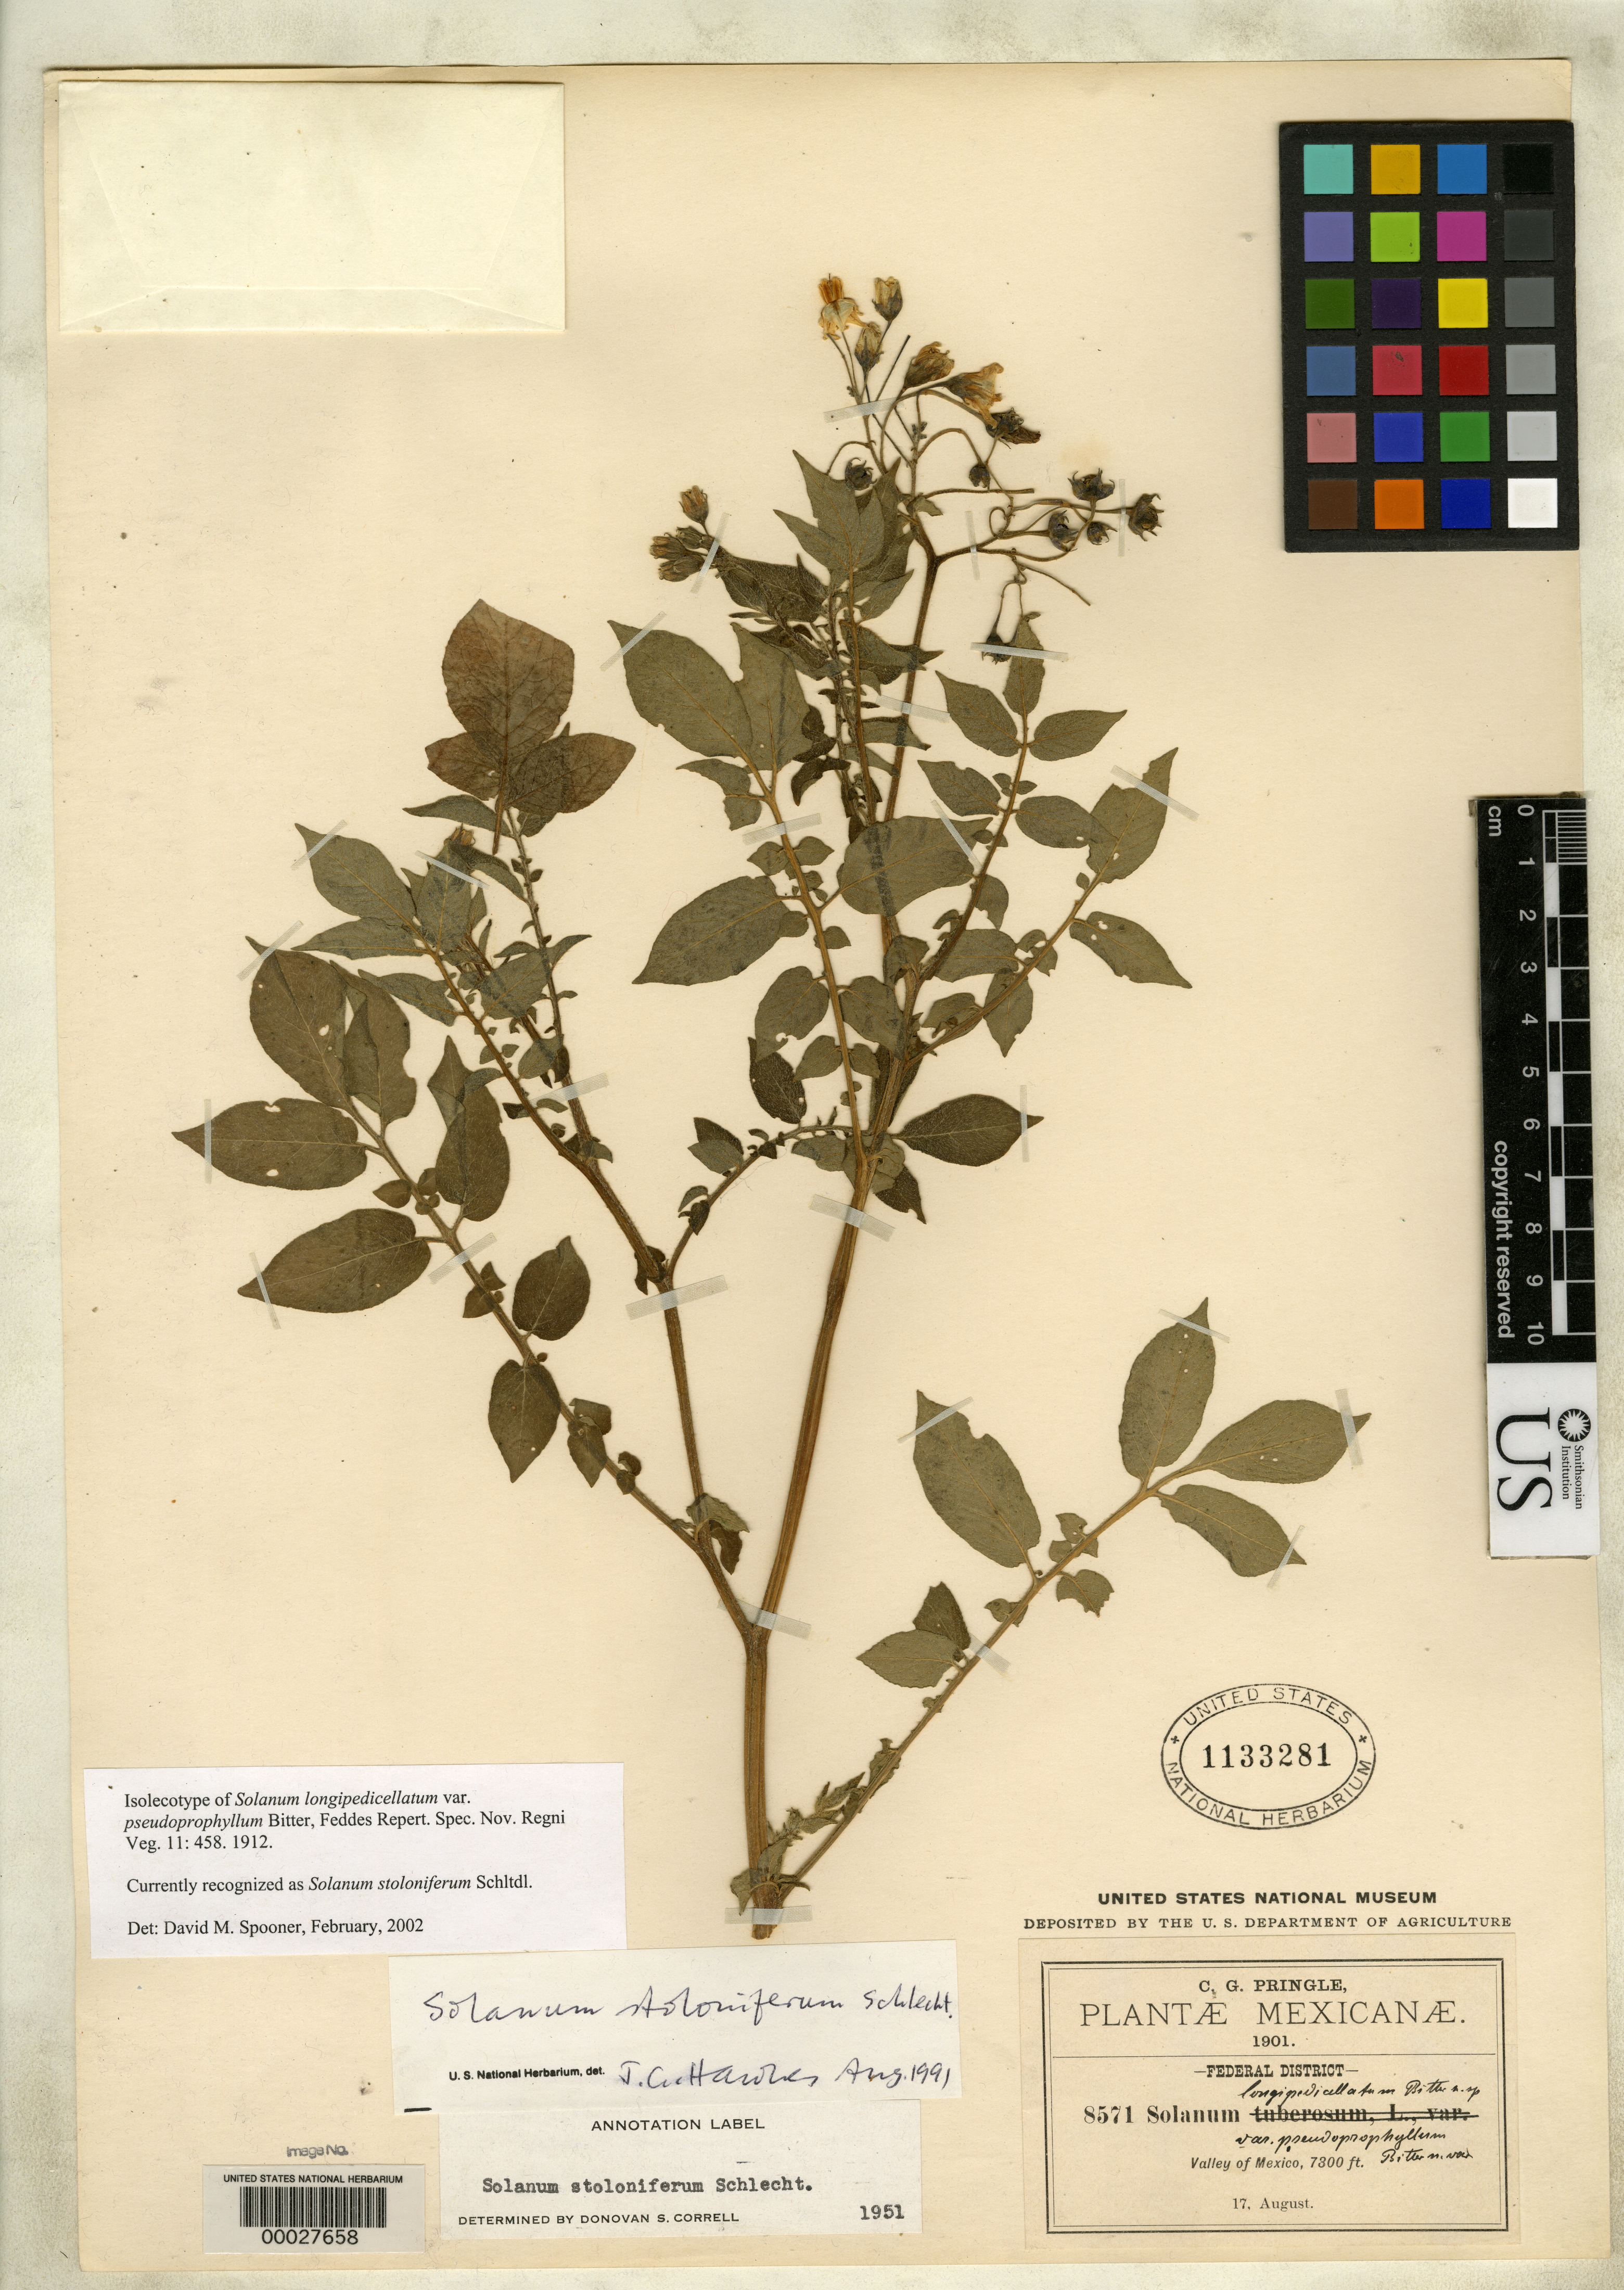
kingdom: Plantae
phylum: Tracheophyta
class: Magnoliopsida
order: Solanales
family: Solanaceae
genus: Solanum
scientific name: Solanum longipedicellatum var. pseudoprophyllum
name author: Bitter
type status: Isotype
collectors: C. G. Pringle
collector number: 8571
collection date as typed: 17 Aug 1901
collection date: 1901-08-17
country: Mexico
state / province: Distrito Federal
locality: Valley of Mexico.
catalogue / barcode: US 1133281